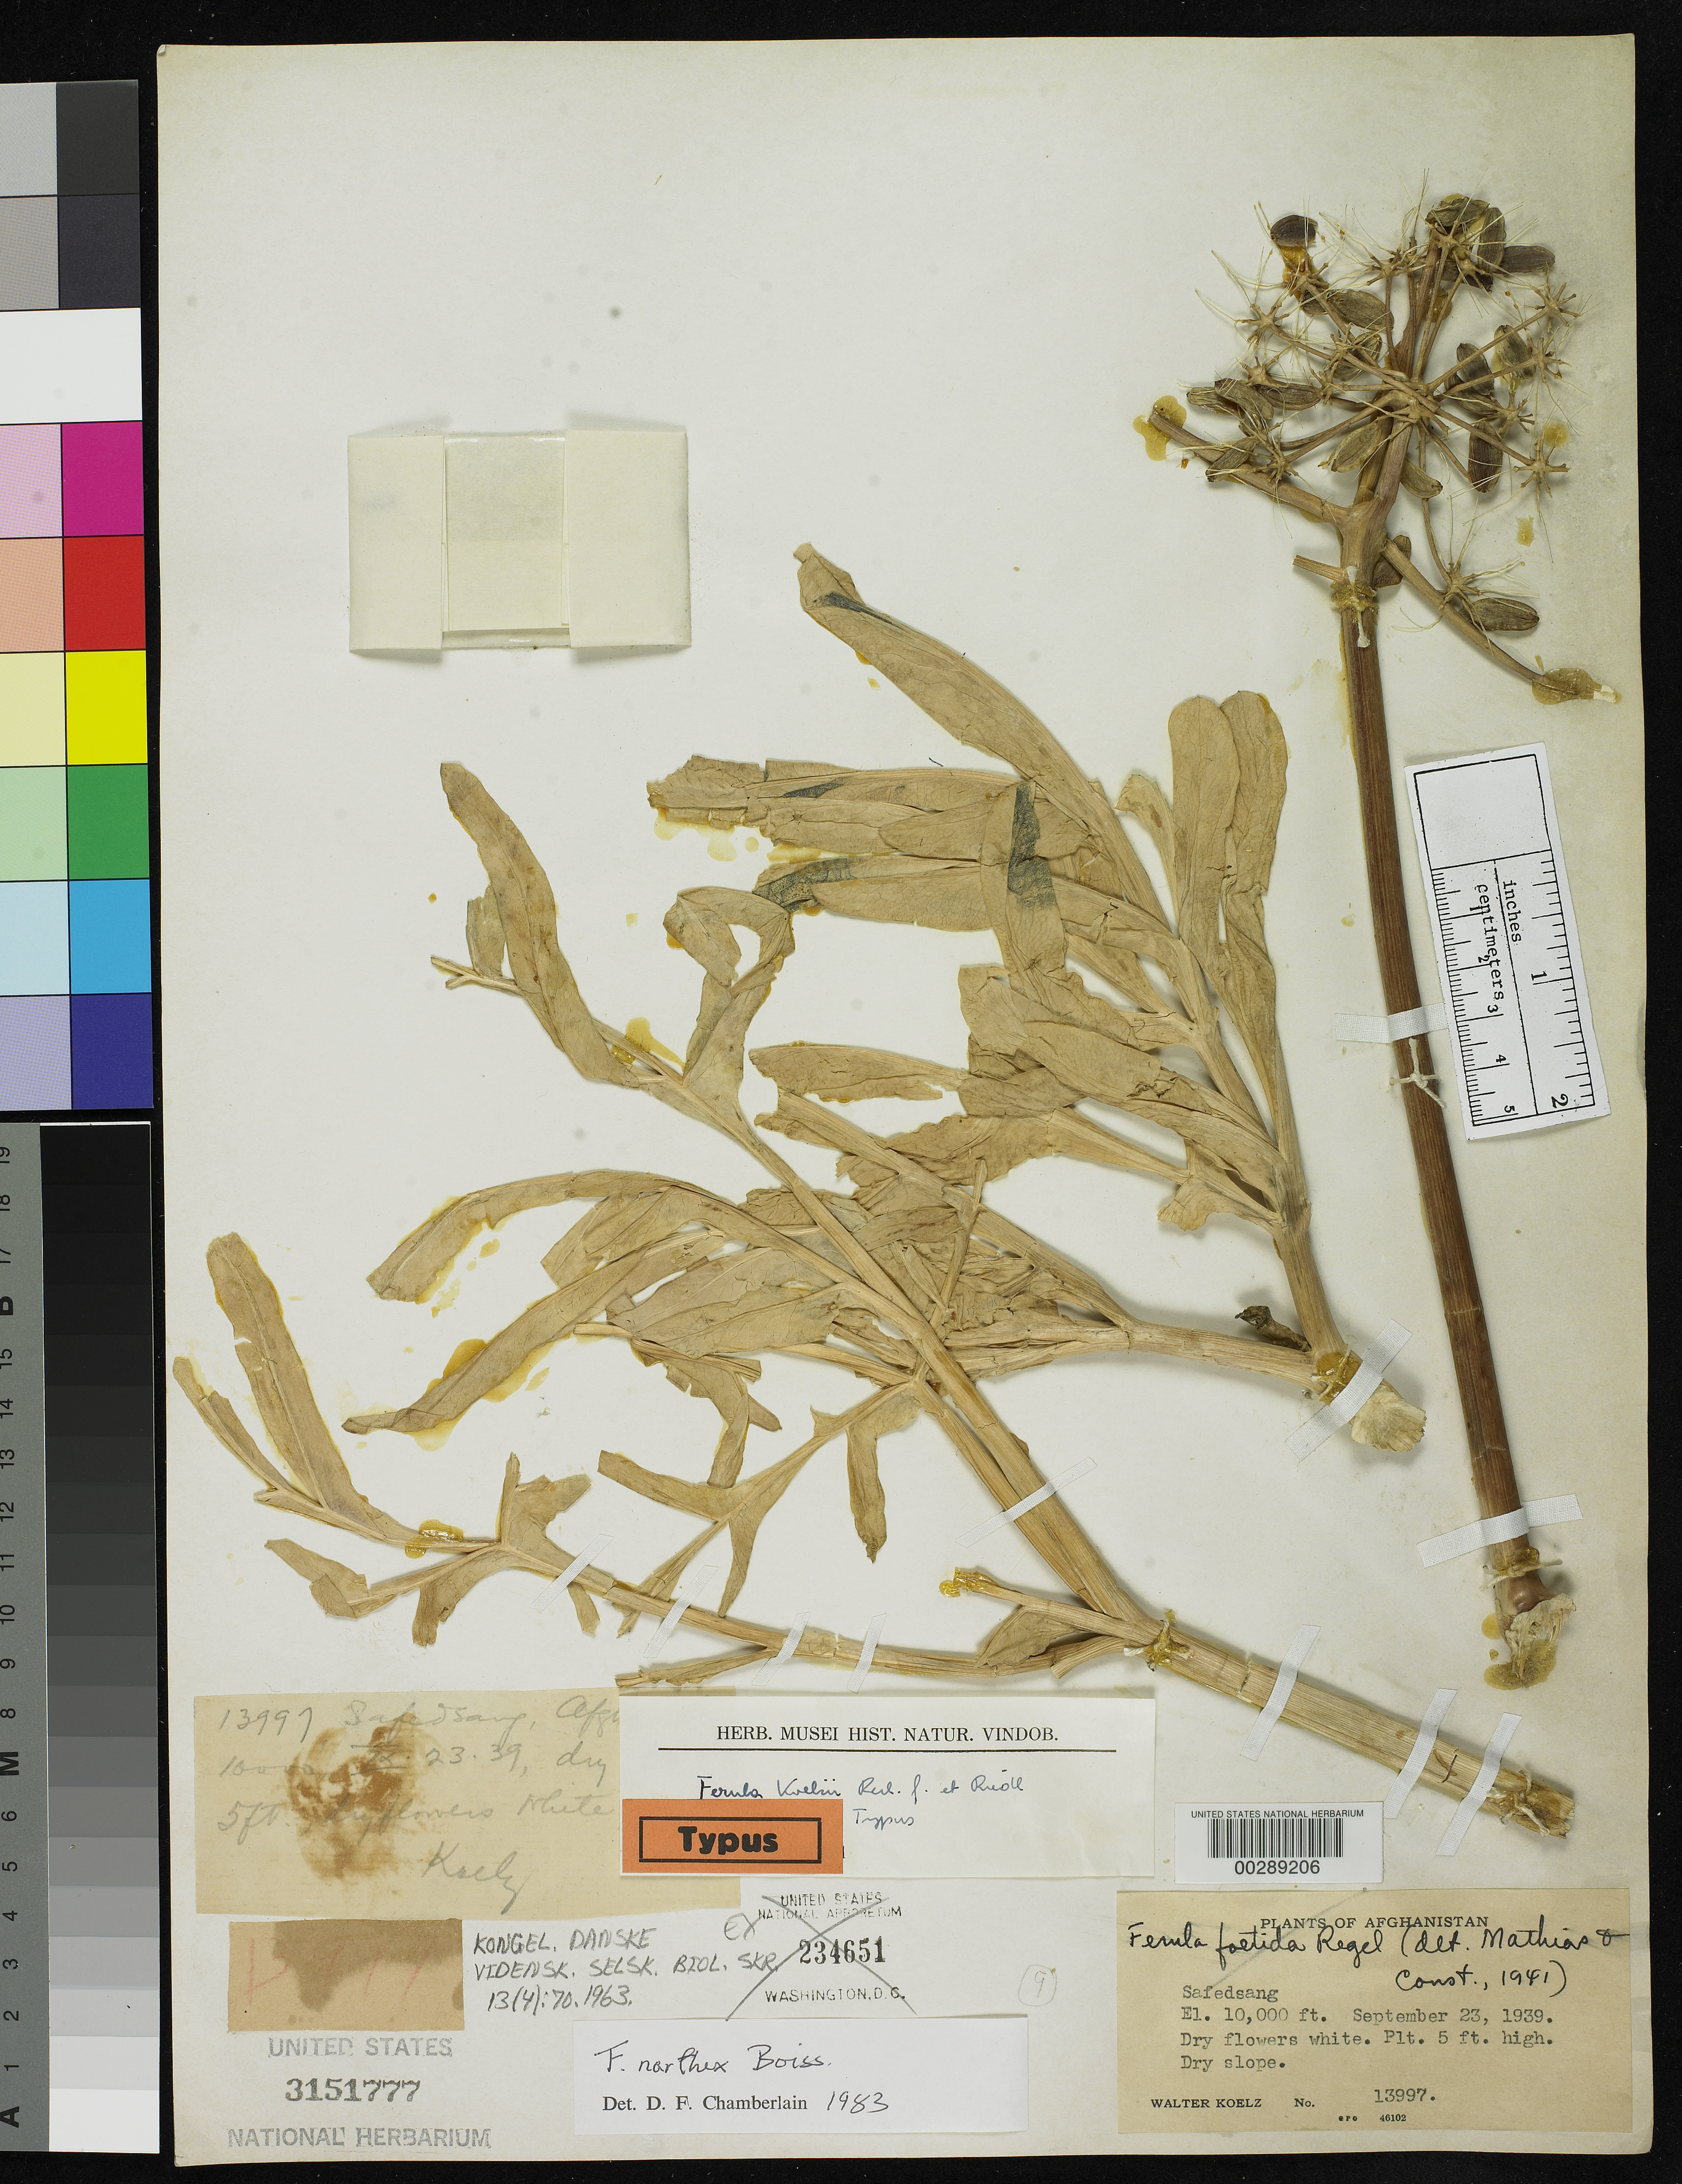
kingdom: Plantae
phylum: Tracheophyta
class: Magnoliopsida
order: Apiales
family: Apiaceae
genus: Ferula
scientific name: Ferula koelzii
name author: Rech. f. & Riedl in Koeie & Rech. f.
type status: Holotype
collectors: W. N. Koelz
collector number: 13997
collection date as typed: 23 Sep 1939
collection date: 1939-09-23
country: Afghanistan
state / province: Sangcharak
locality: Safedsang, N Qala Shahar.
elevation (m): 3048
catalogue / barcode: US 3151777